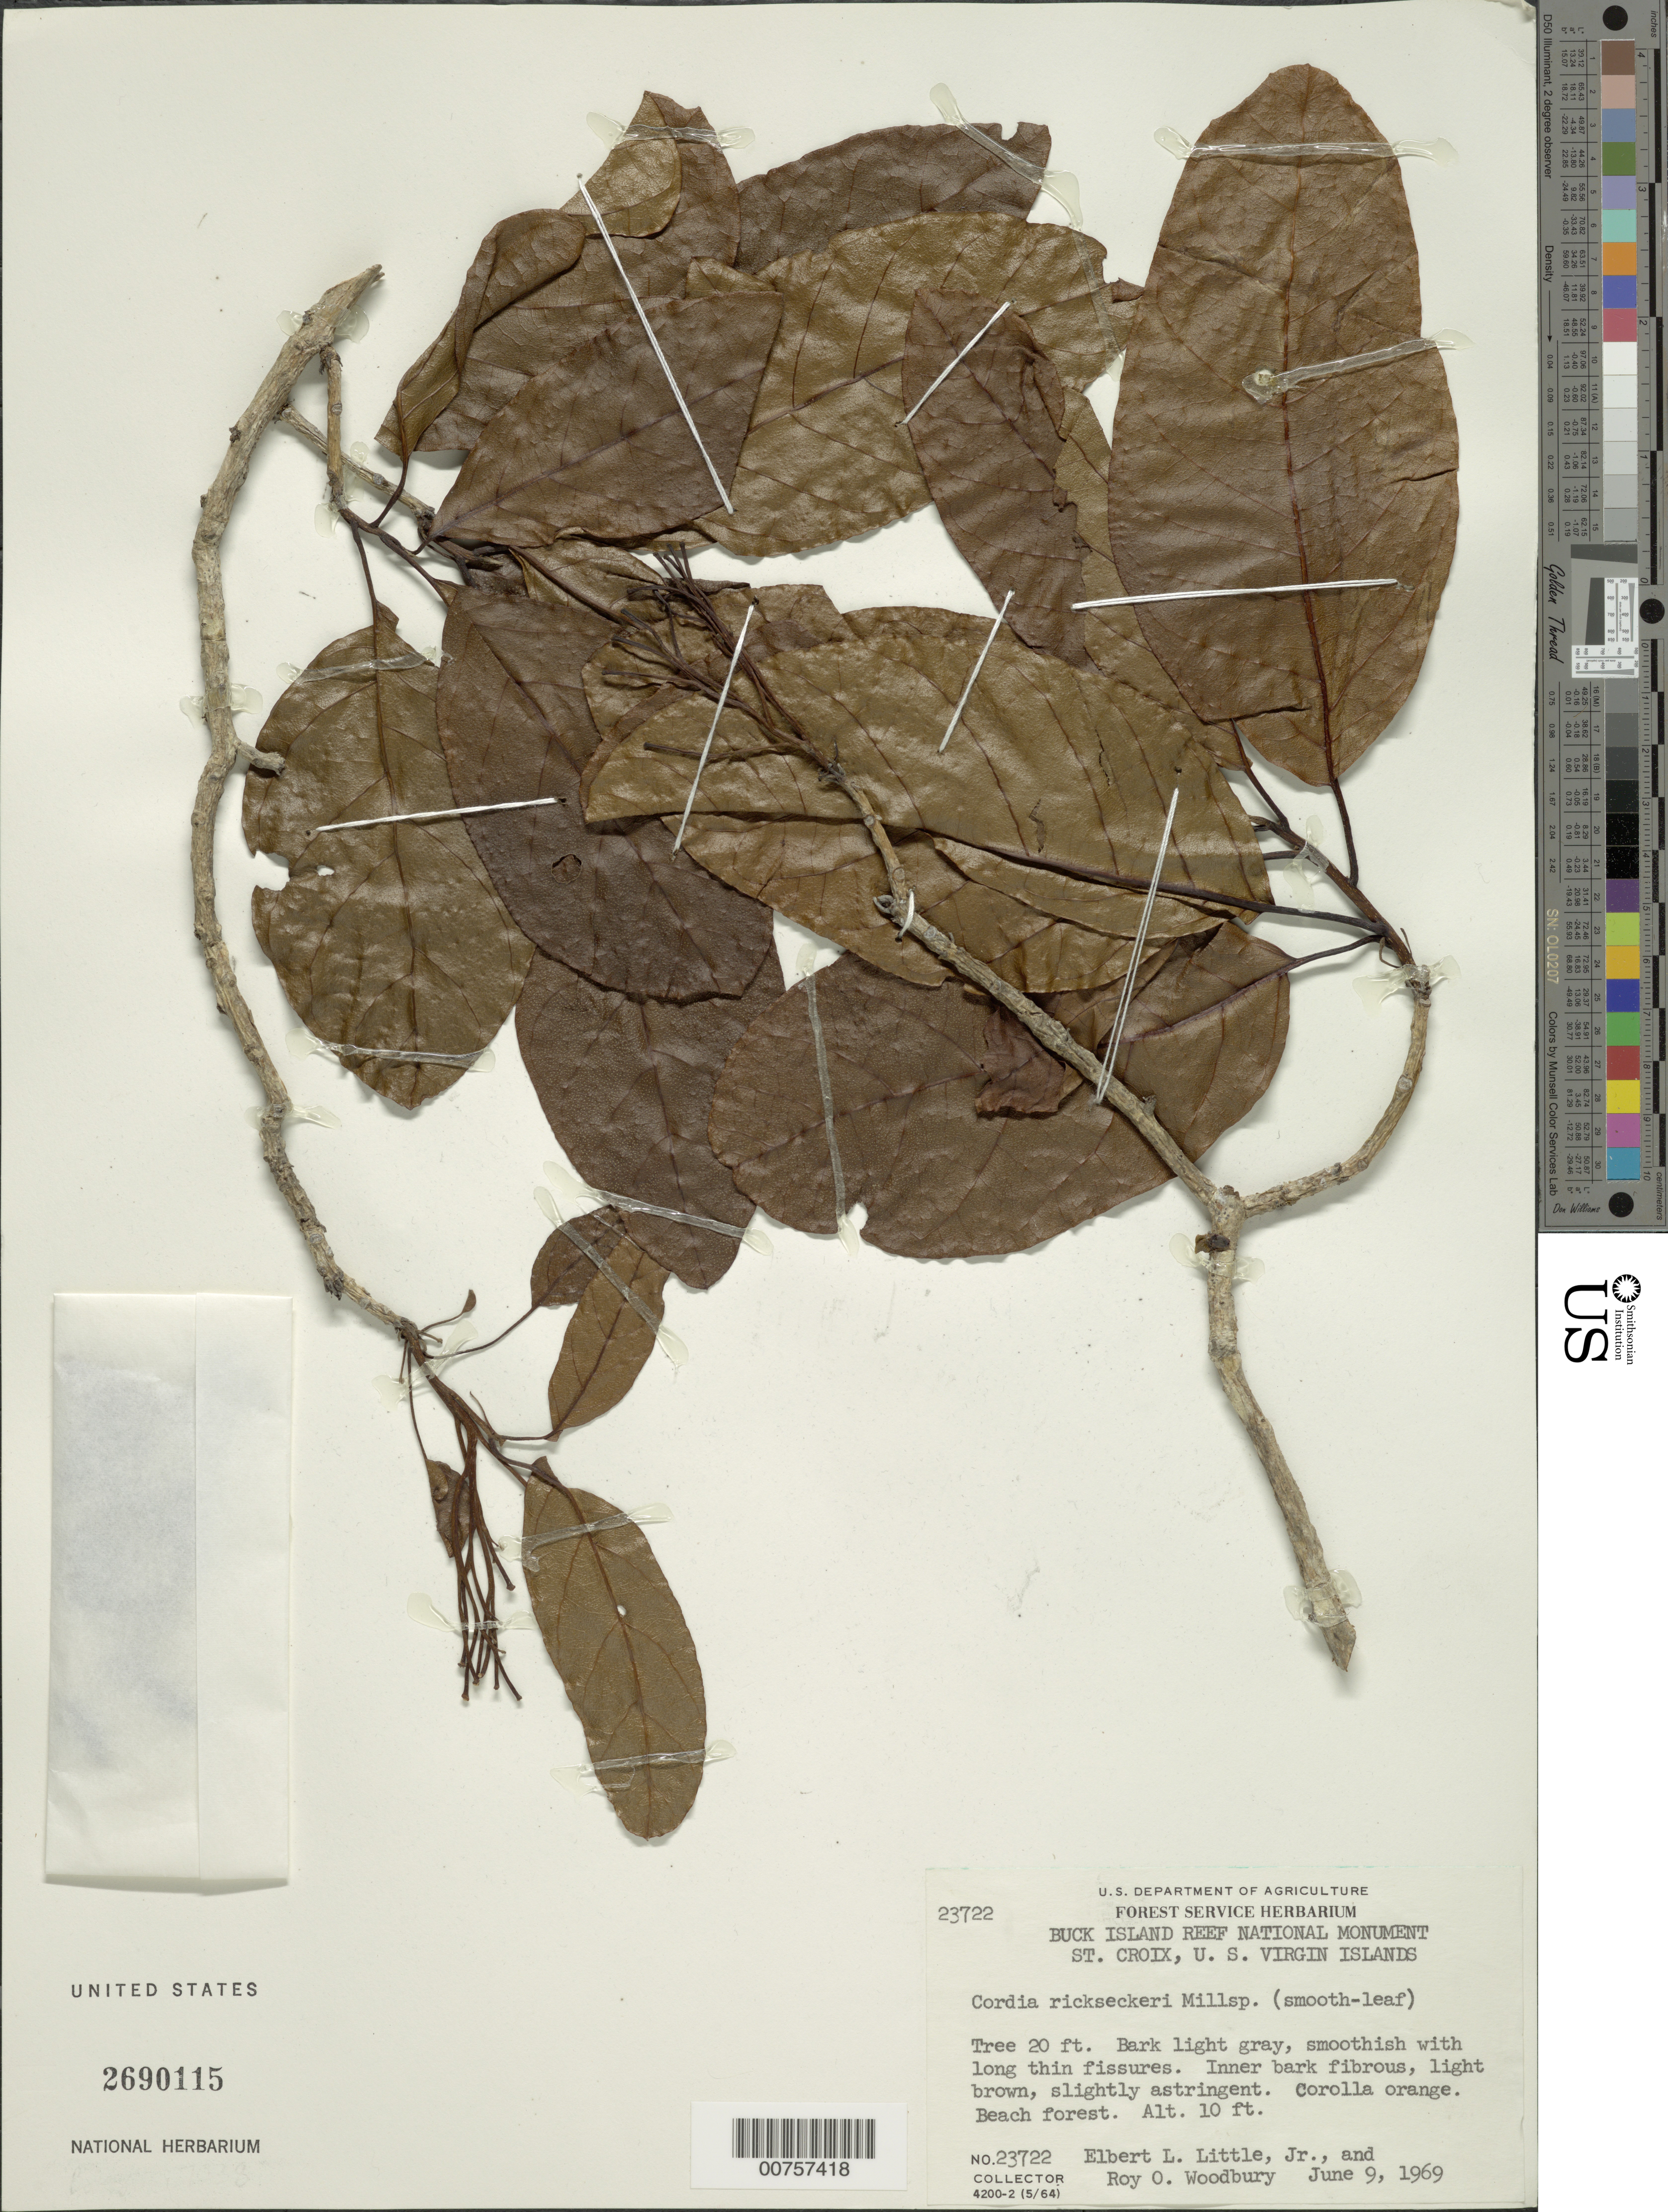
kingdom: Plantae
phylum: Tracheophyta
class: Magnoliopsida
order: Boraginales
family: Cordiaceae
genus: Cordia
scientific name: Cordia rickseckeri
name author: Millsp.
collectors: E. L. Little & R. O. Woodbury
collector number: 23722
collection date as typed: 09 Jun 1969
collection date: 1969-06-09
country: U.S. Virgin Islands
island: St. Croix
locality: Buck Island, Reef National Monument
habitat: Beach forest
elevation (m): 3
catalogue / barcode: US 2690115